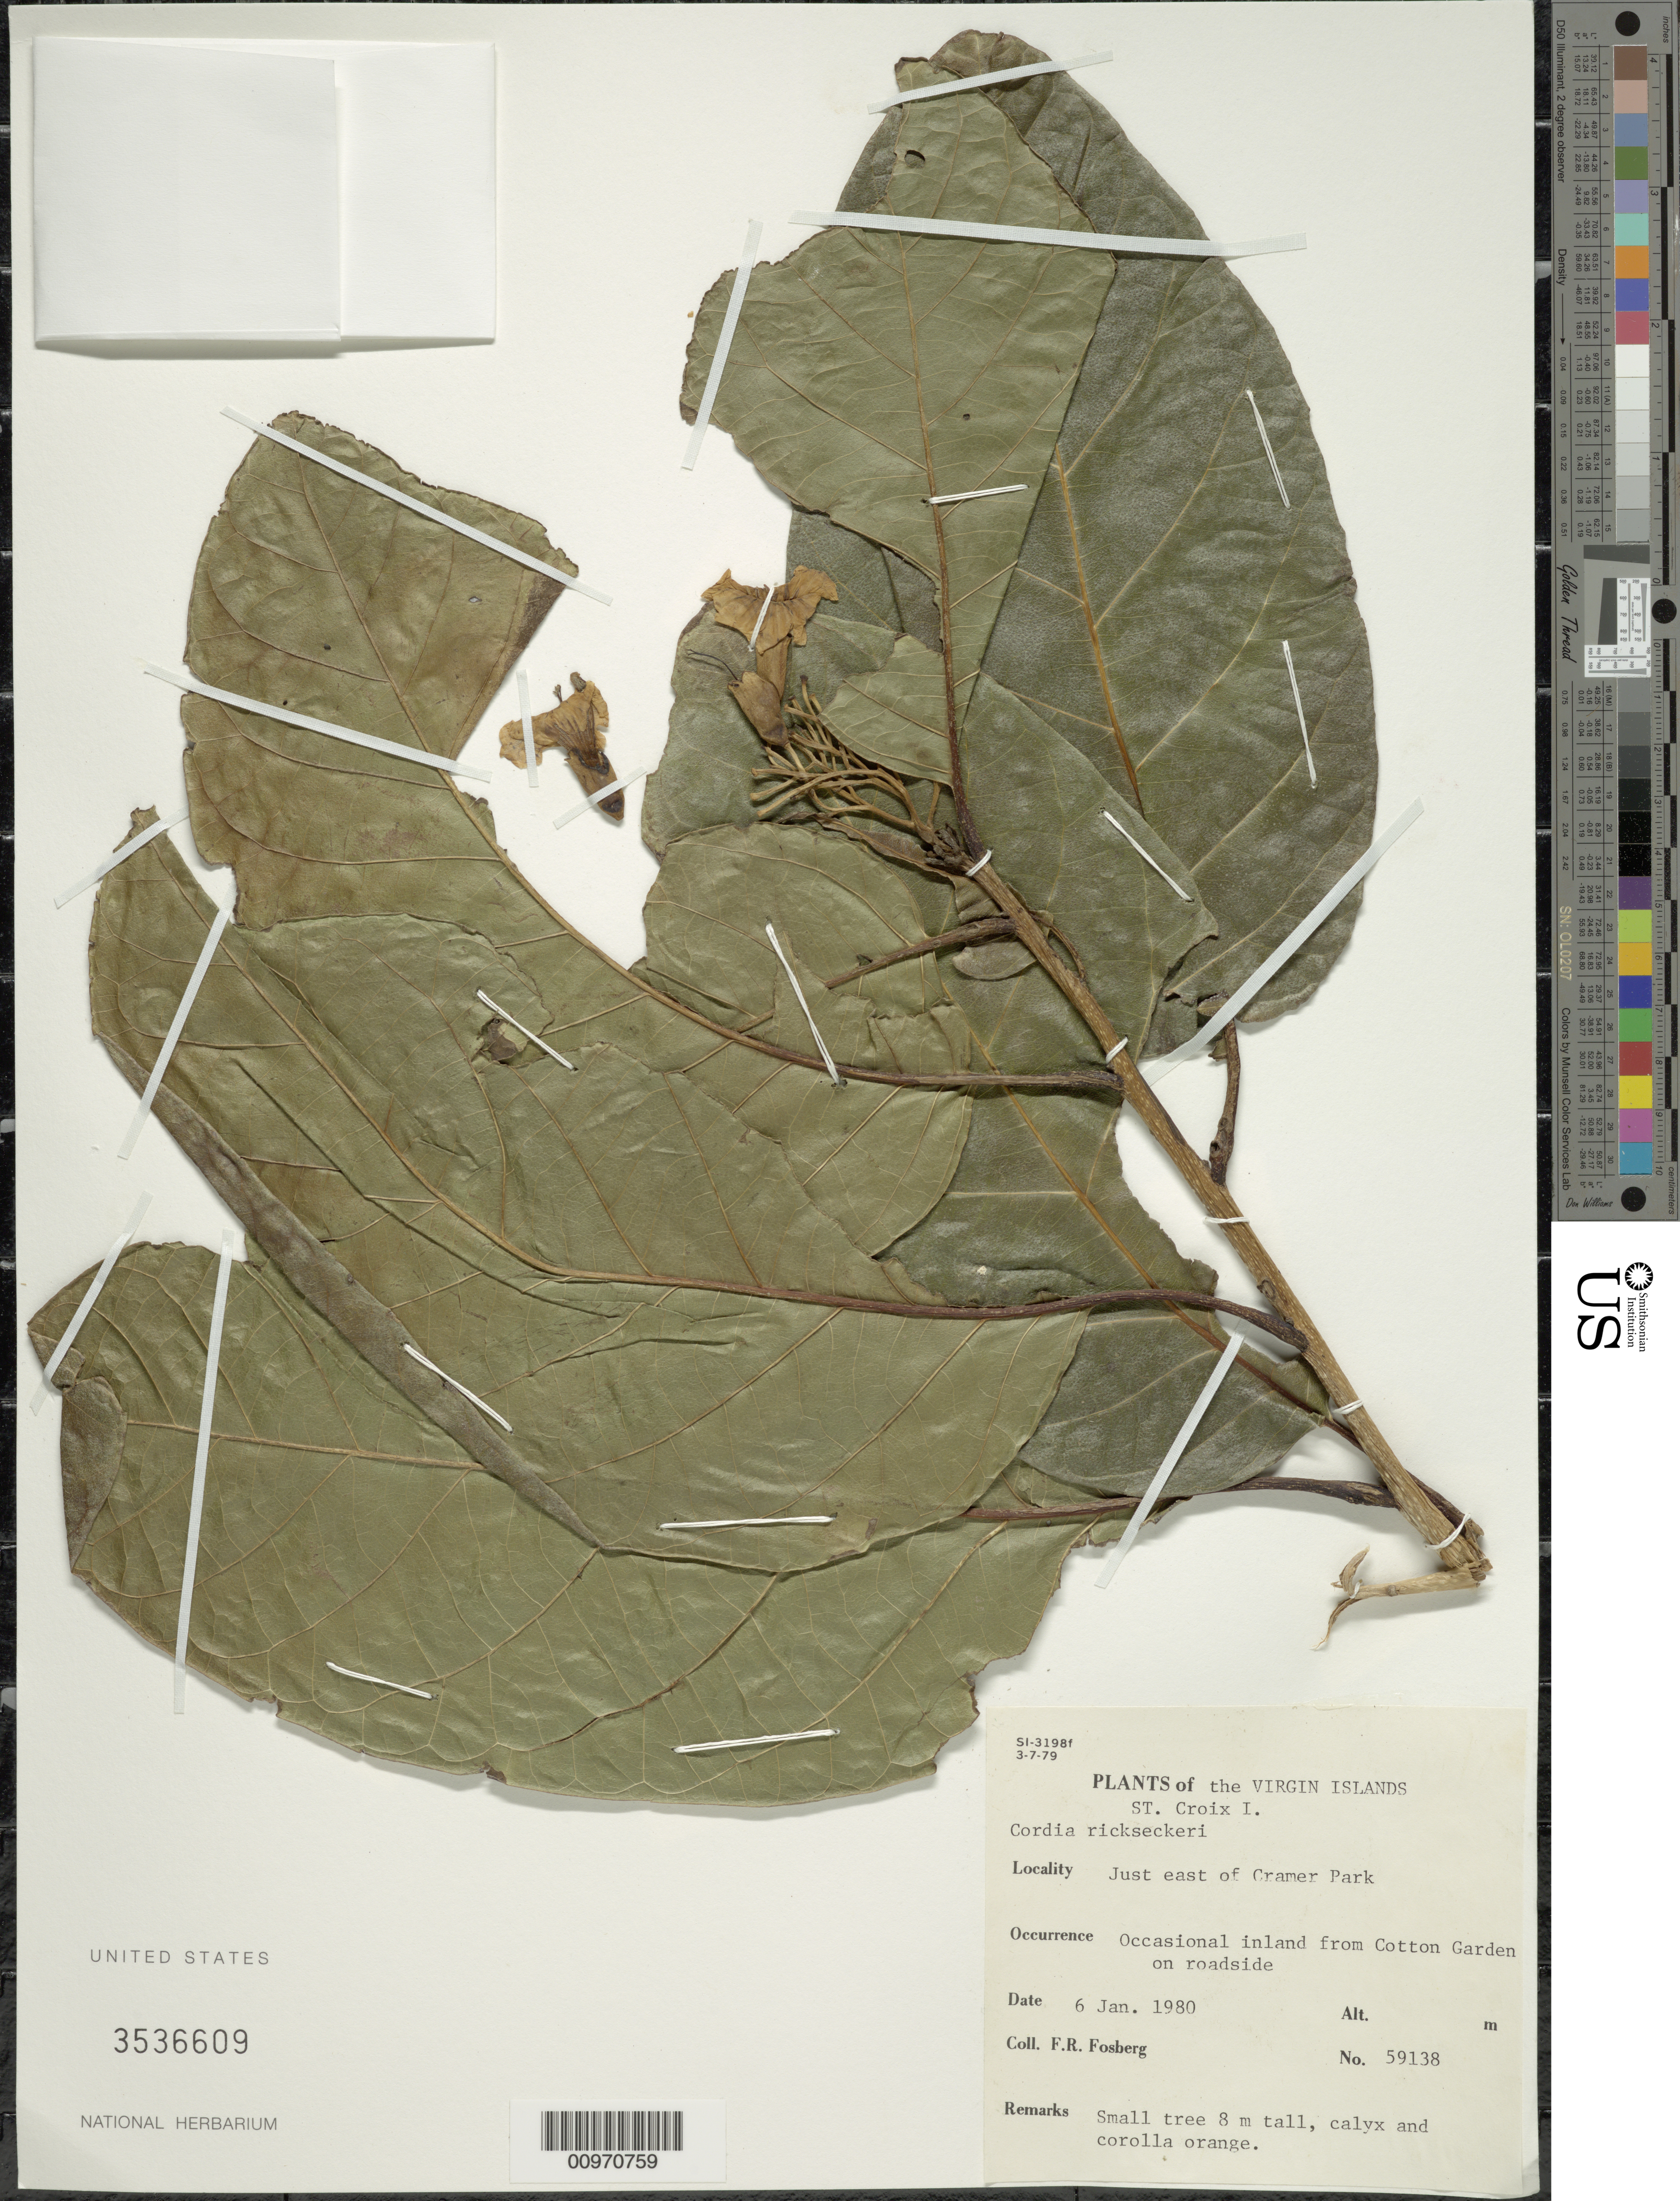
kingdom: Plantae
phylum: Tracheophyta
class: Magnoliopsida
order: Boraginales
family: Cordiaceae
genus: Cordia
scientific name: Cordia rickseckeri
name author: Millsp.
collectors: F. R. Fosberg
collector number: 59138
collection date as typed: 06 Jan 1980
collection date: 1980-01-06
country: U.S. Virgin Islands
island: St. Croix I.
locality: East of Cramer Park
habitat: Inland from Cotton Garden on roadside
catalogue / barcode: US 3536609